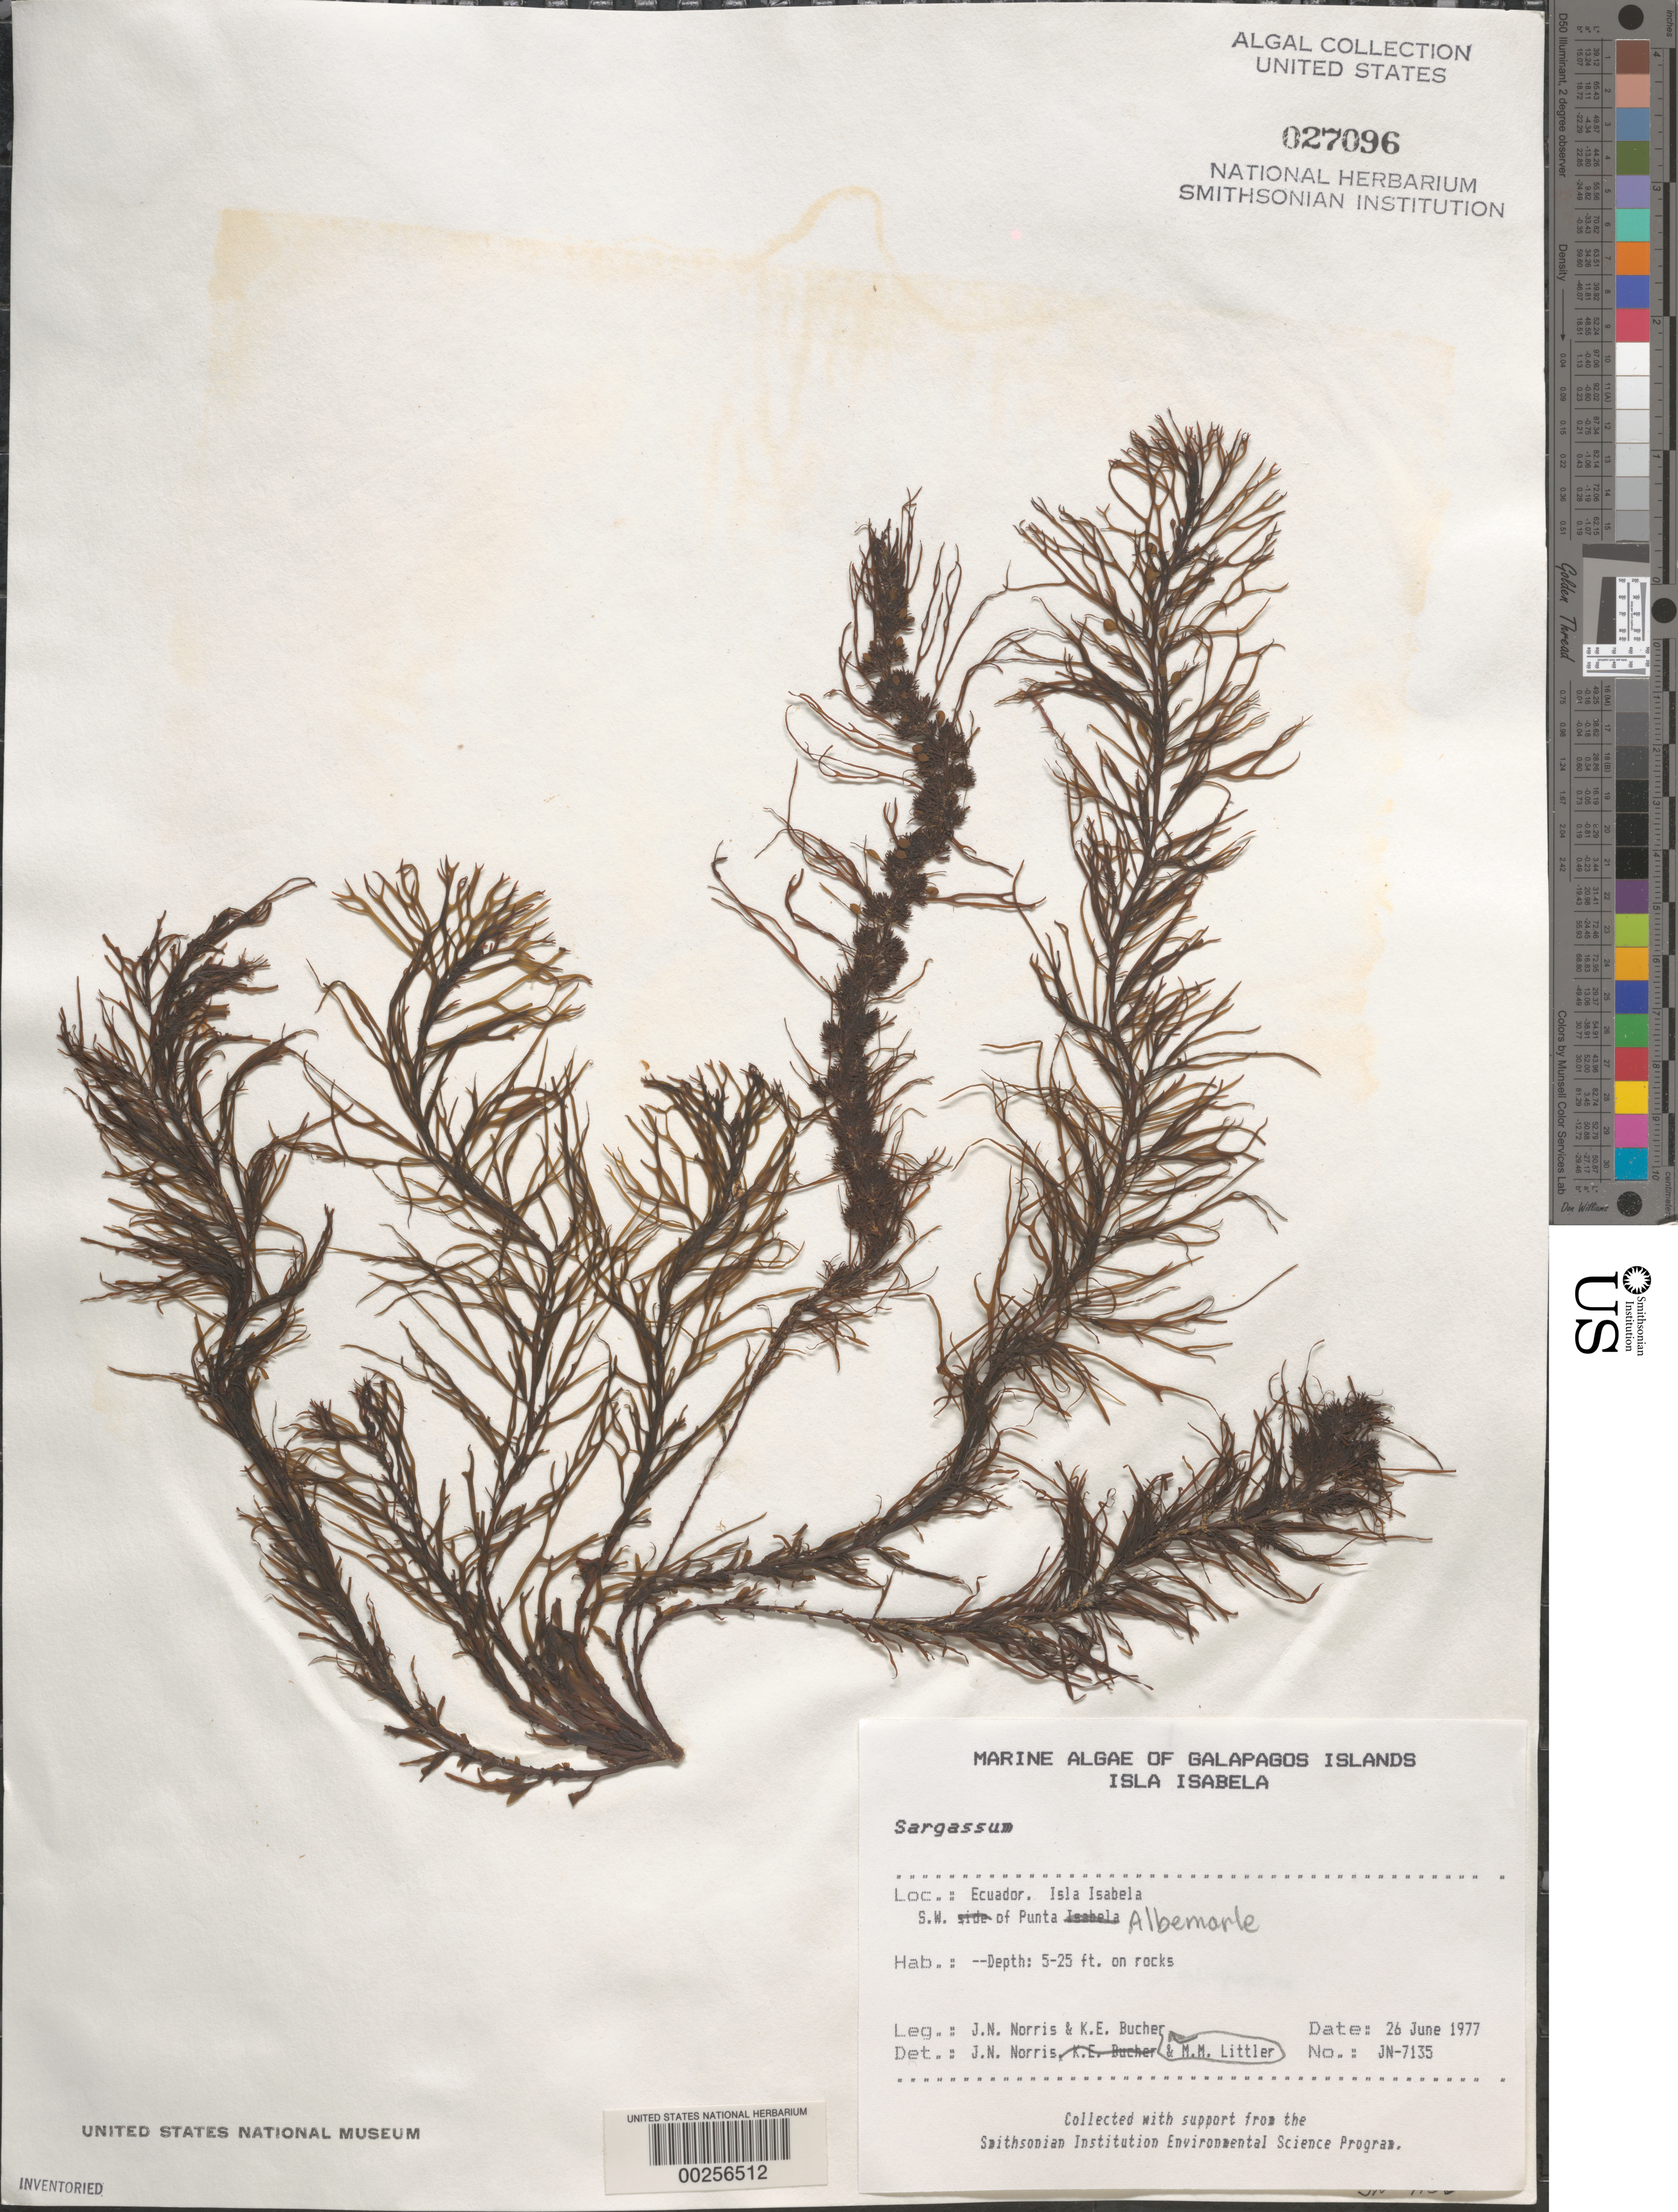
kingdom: Chromista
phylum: Ochrophyta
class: Phaeophyceae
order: Fucales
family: Sargassaceae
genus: Sargassum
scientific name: Sargassum sp.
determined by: Norris, James N.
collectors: J. N. Norris, K. E. Bucher & M. M. Littler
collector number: JN-7135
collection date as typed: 26 Jun 1977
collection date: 1977-06-26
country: Ecuador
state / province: Colón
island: Isabela [Albemarle]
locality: Southwest of Punta Albemarle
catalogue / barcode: US 27096